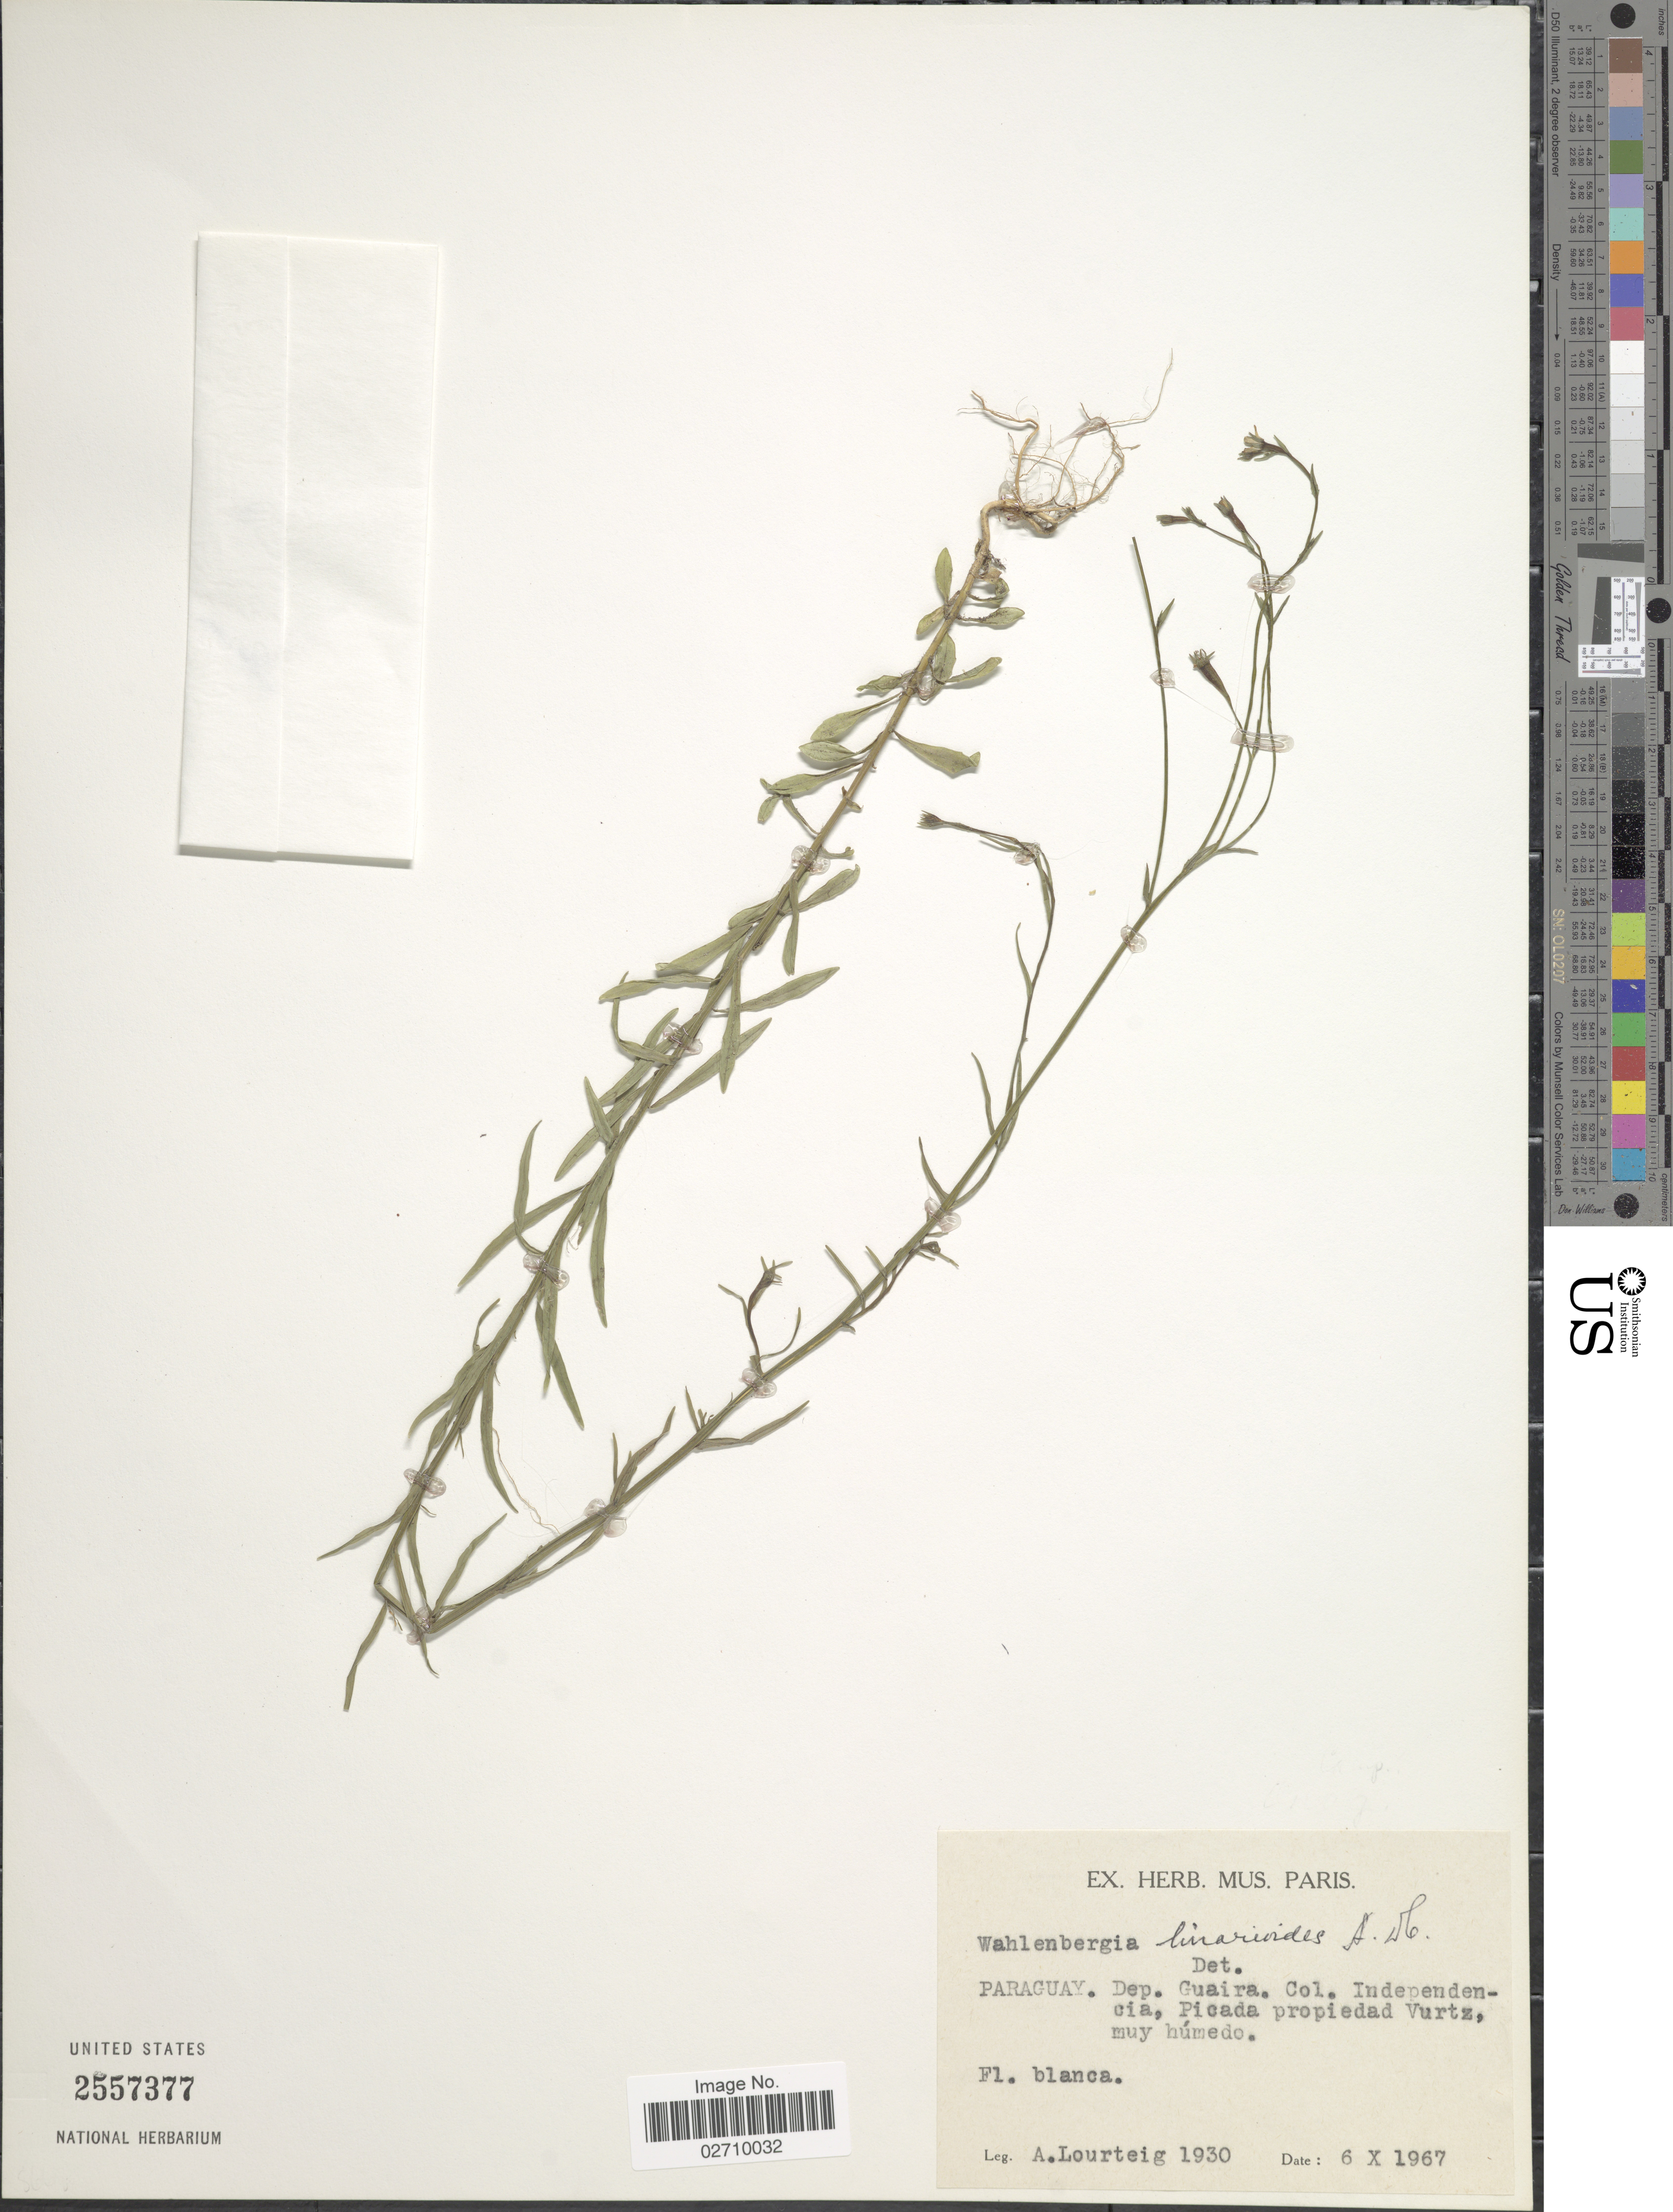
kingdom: Plantae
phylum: Tracheophyta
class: Magnoliopsida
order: Asterales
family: Campanulaceae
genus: Wahlenbergia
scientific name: Wahlenbergia linarioides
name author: (Lam.) A. DC.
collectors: A. Lourteig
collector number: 1930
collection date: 1967-10-06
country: Paraguay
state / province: Guaira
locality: Col. Independencia, Picada propiedad Vurtz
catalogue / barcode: US 2557377